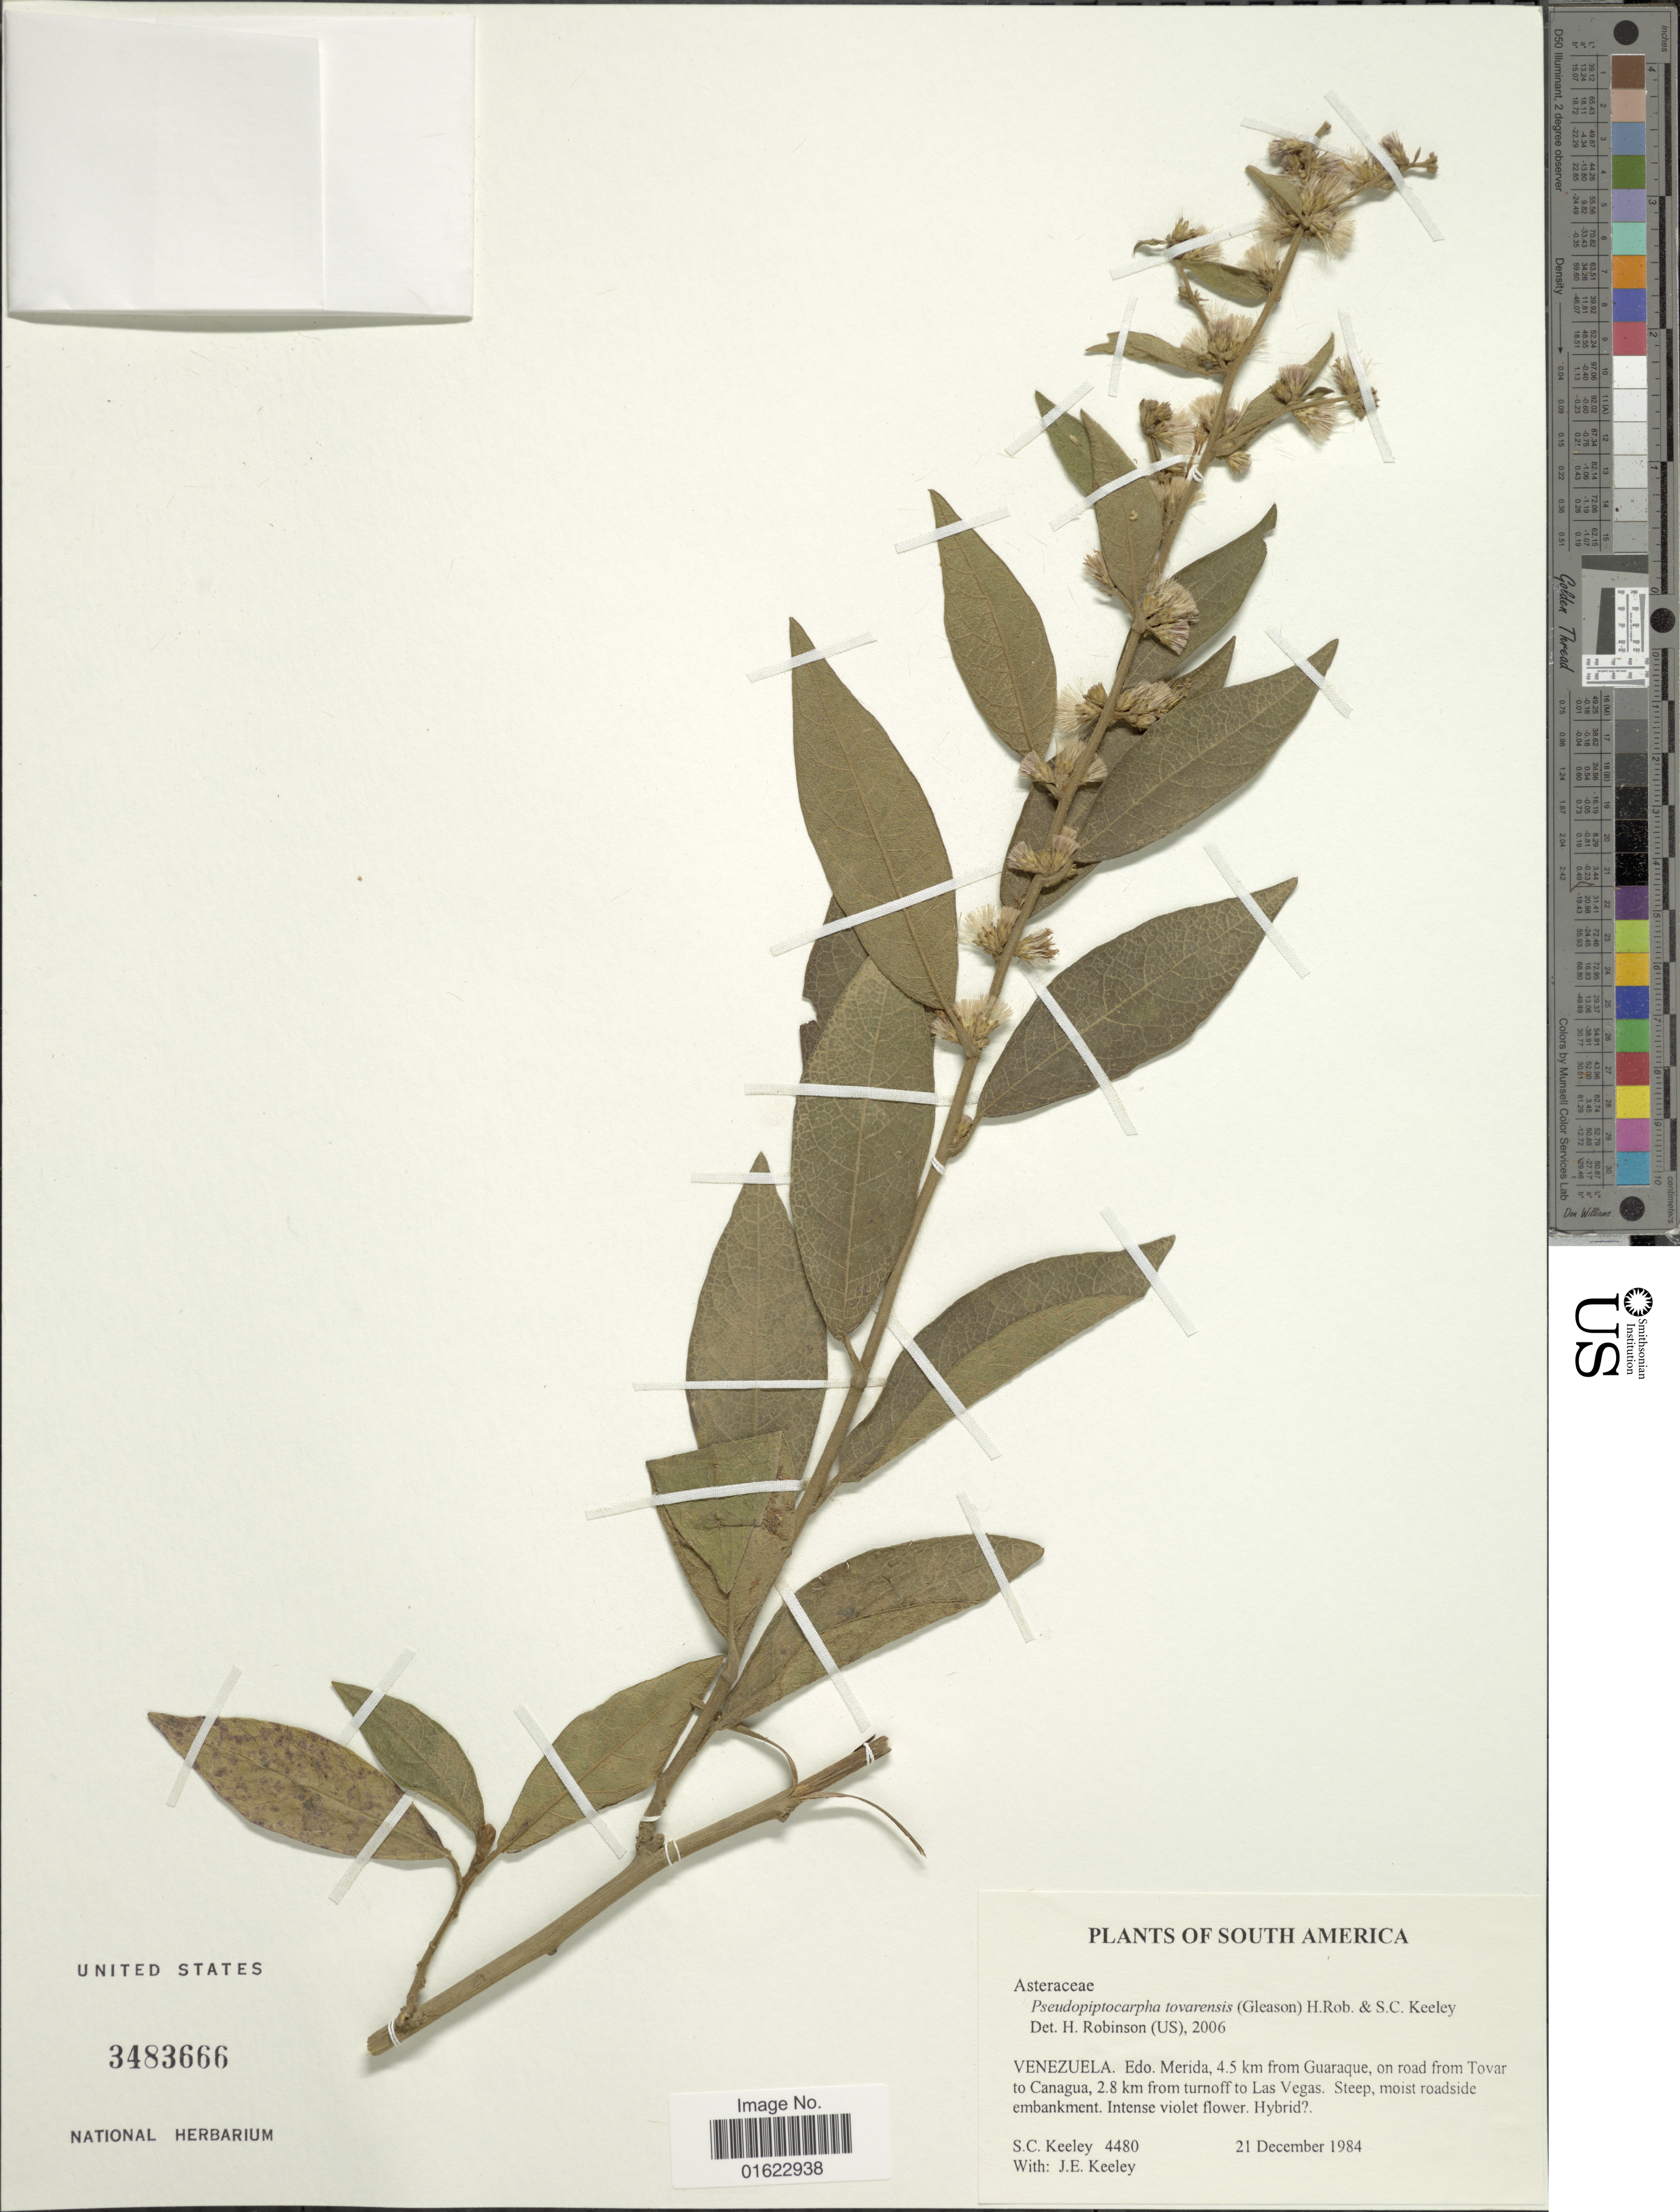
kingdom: Plantae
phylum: Tracheophyta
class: Magnoliopsida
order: Asterales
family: Asteraceae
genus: Pseudopiptocarpha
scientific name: Pseudopiptocarpha tovarensis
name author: (Gleason) H. Rob. & S.C. Keeley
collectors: S. C. Keeley & J. E. Keeley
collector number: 4480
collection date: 1984-12-21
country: Venezuela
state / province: Mérida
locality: South America. Venezuela. Edo. Merida,4.5 km from Guaraque, on road from Tovar to Canagua, 2.8 km from turnoff to Las Vegas.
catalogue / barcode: US 3483666